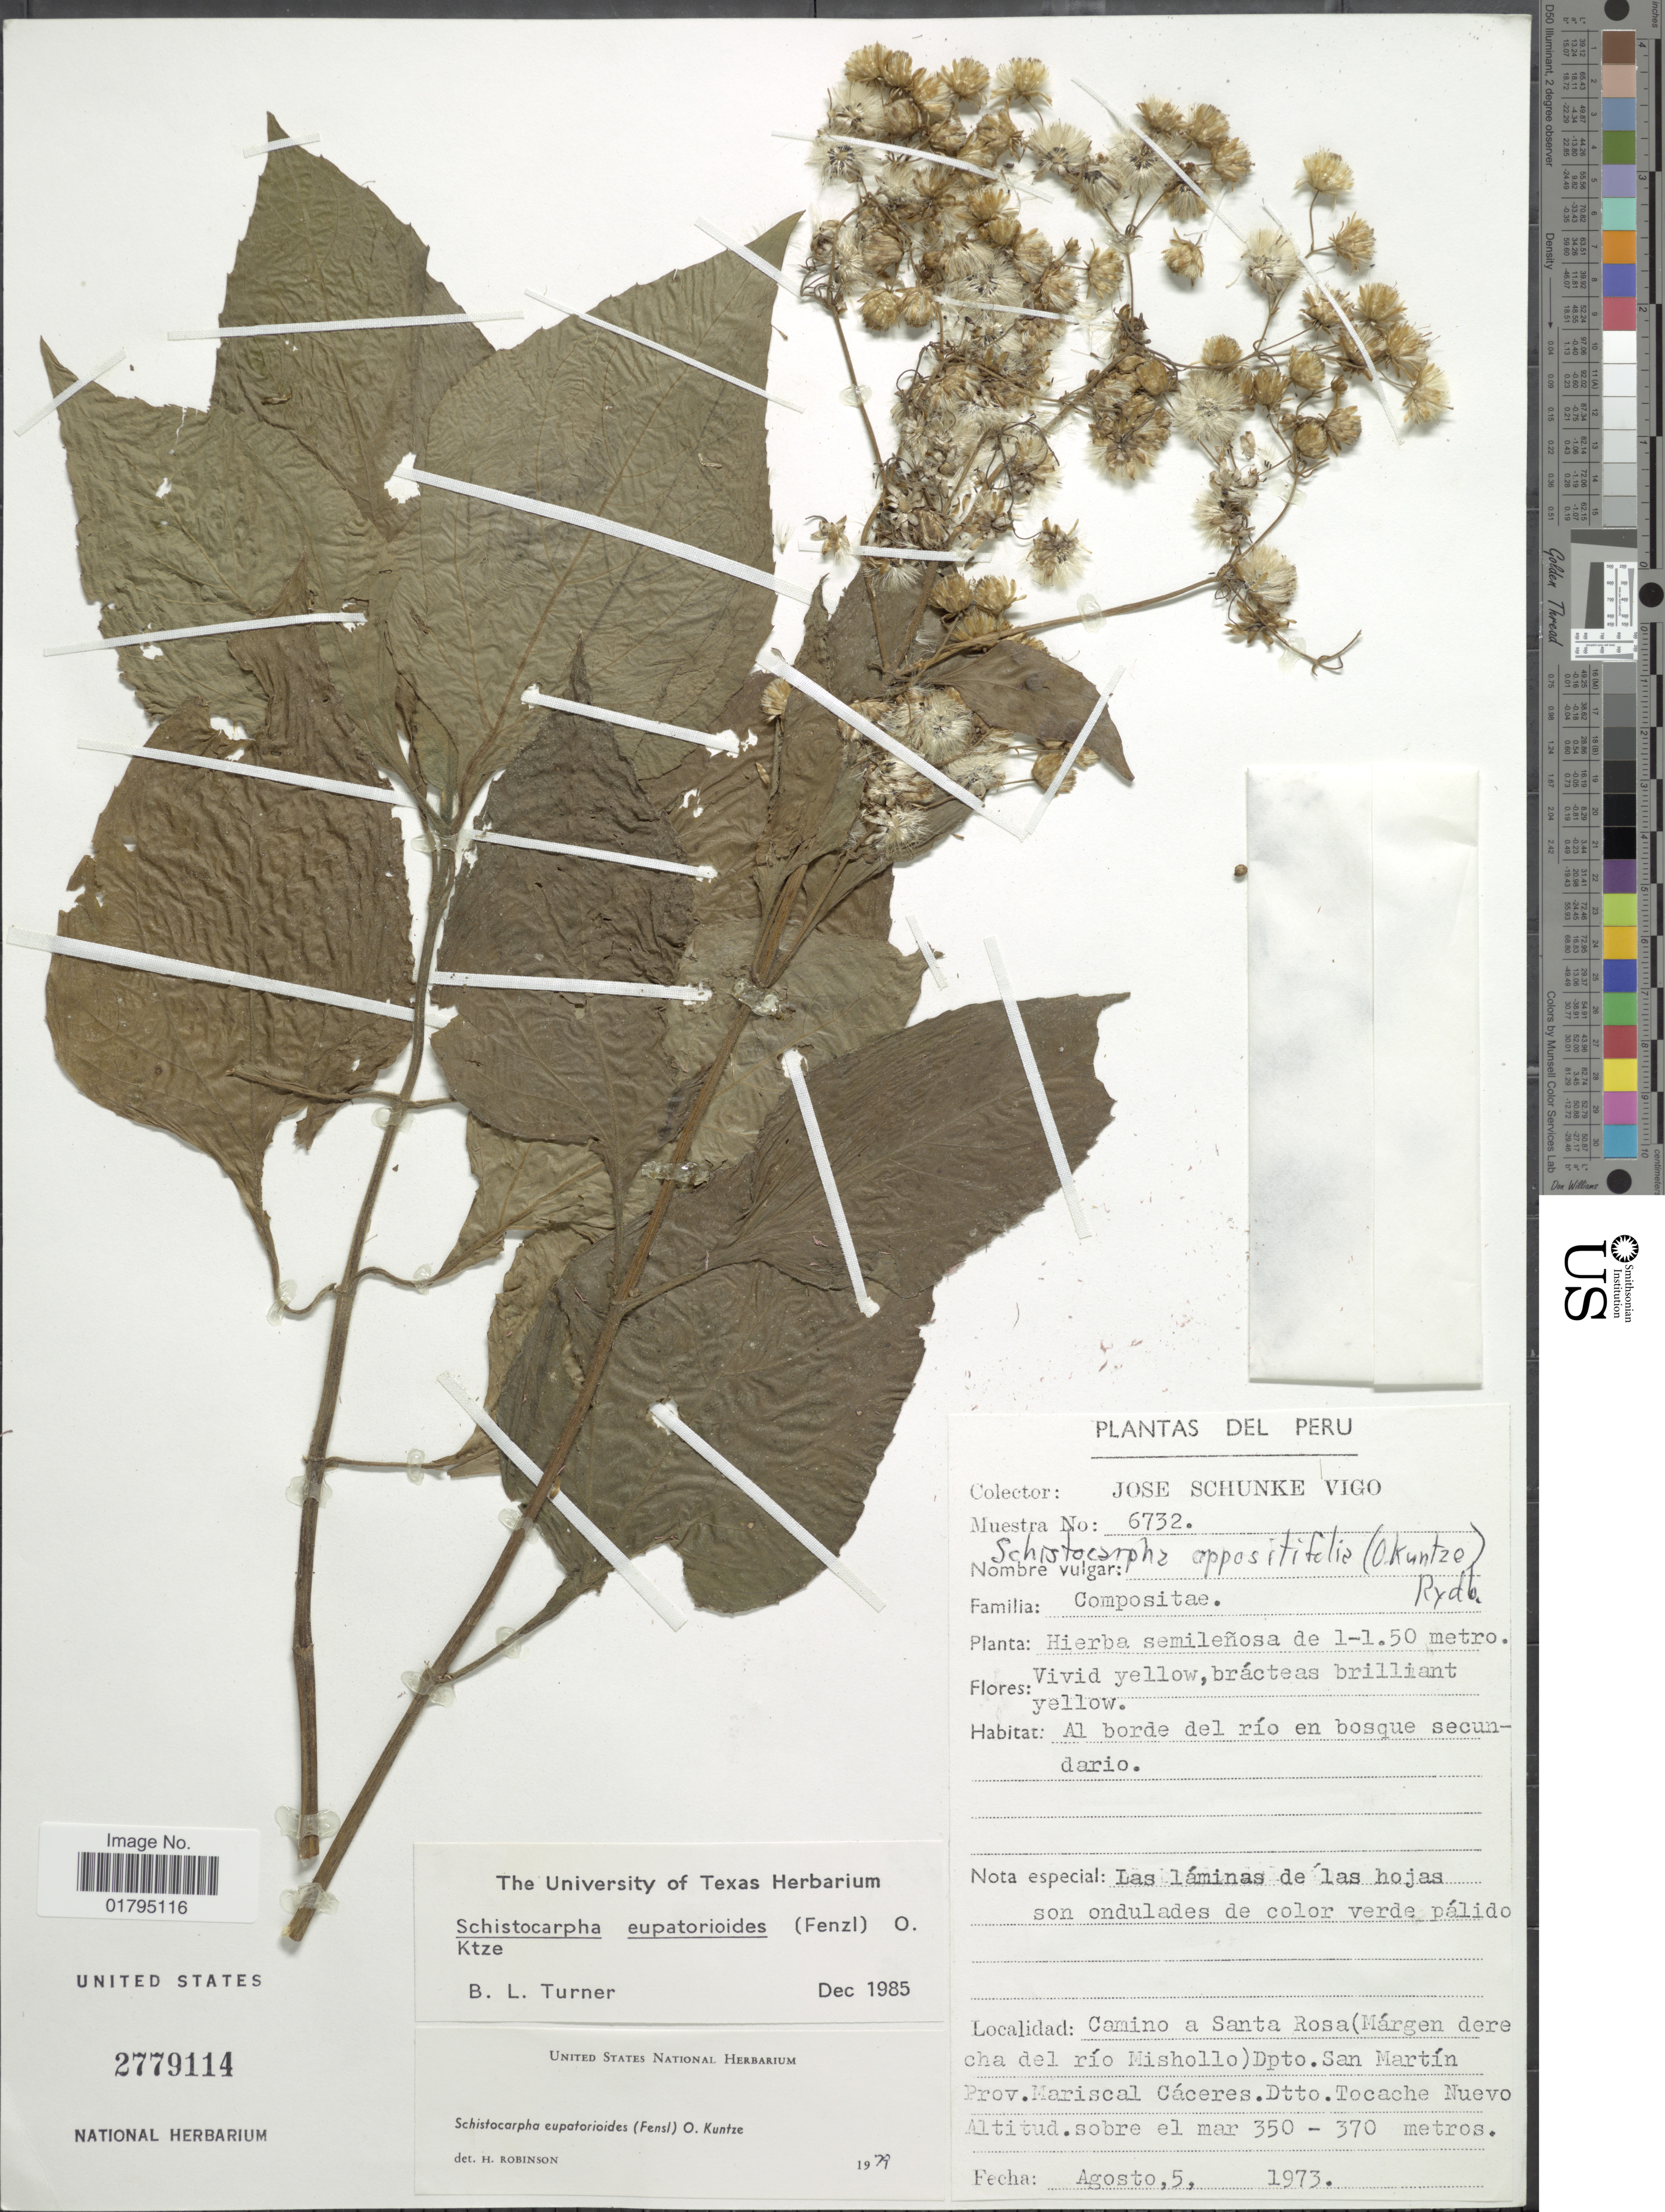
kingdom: Plantae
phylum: Tracheophyta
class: Magnoliopsida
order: Asterales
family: Asteraceae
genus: Schistocarpha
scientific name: Schistocarpha eupatorioides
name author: (Fenzl) Kuntze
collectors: J. Schunke Vigo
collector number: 6732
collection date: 1973-08-05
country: Peru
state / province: San Martín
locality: Camino a Santa Rosa ( Margen dere cha del rio Mishollo) Dpto, San Martin, Prov. Mariscal Caceres. Dtto. Tocache Nuevo.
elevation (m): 350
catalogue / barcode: US 2779114